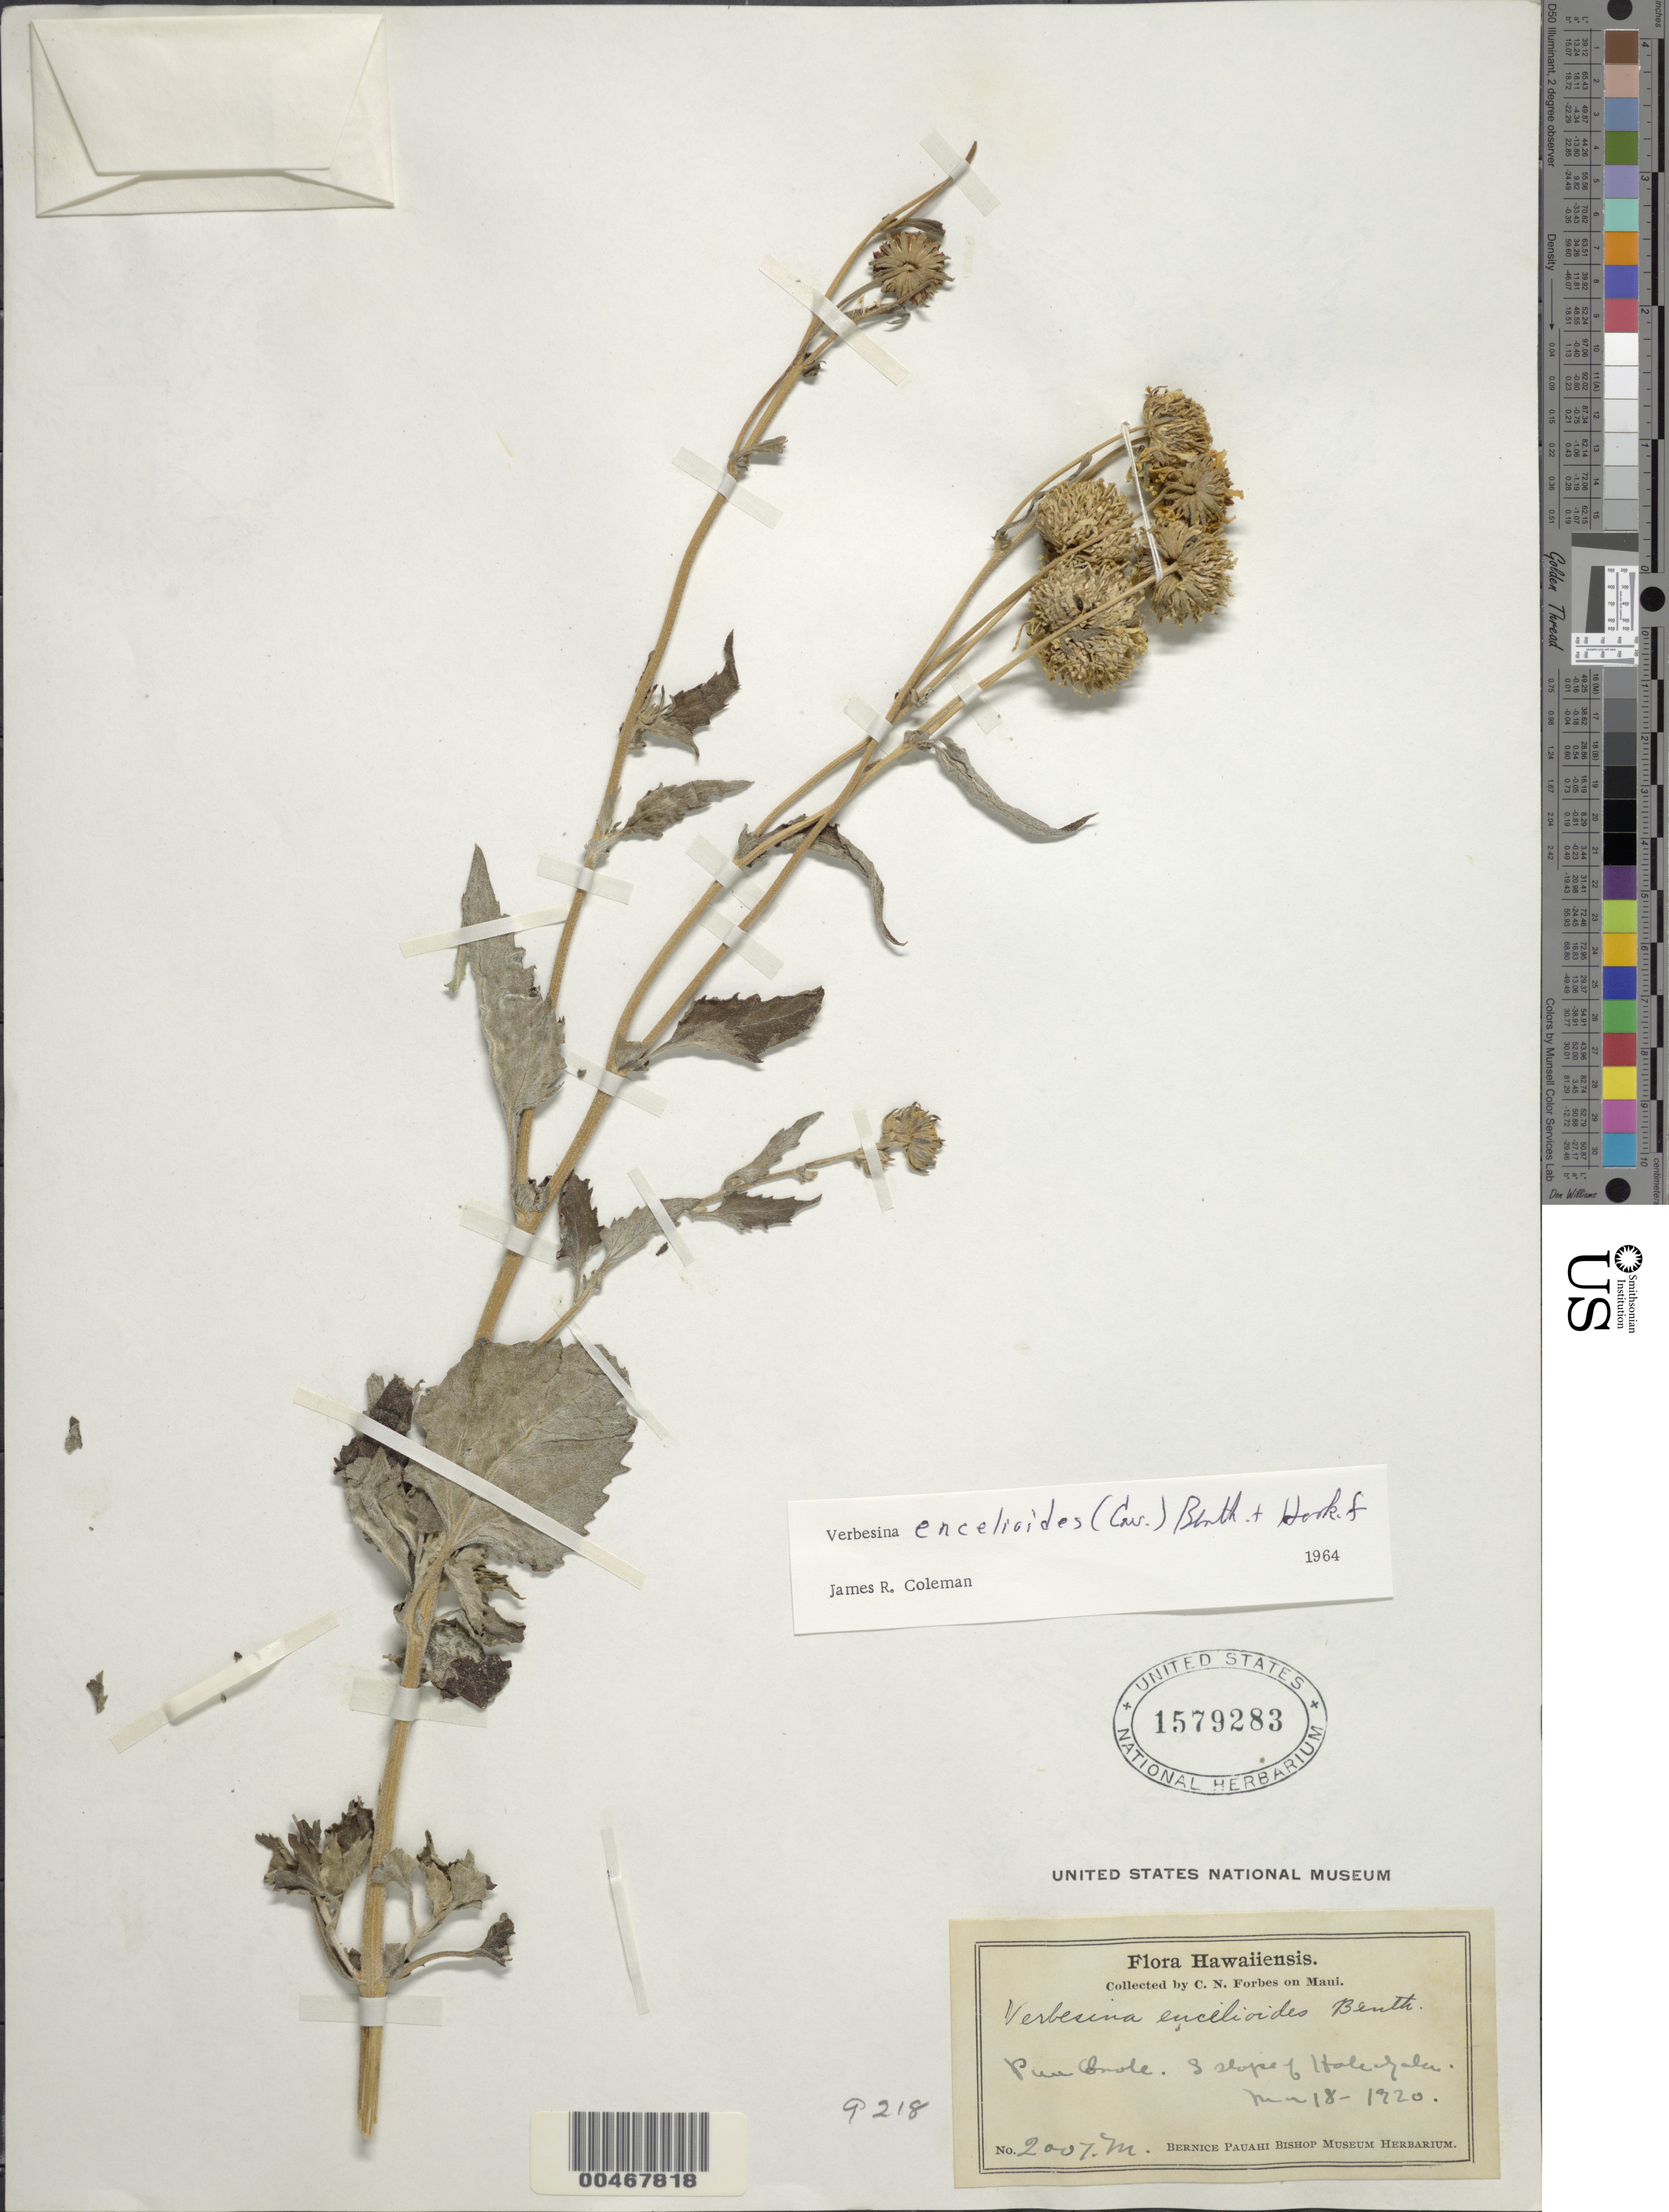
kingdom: Plantae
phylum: Tracheophyta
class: Magnoliopsida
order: Asterales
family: Asteraceae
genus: Verbesina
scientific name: Verbesina encelioides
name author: (Cav.) Benth. & Hook. ex A. Gray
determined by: Coleman, J. R.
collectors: C. N. Forbes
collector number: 2007.M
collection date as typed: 18 Mar 1920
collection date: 1920-03-18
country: United States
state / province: Hawaii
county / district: Maui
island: Maui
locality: Puu ?, S slope of Haleakala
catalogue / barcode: US 1579283